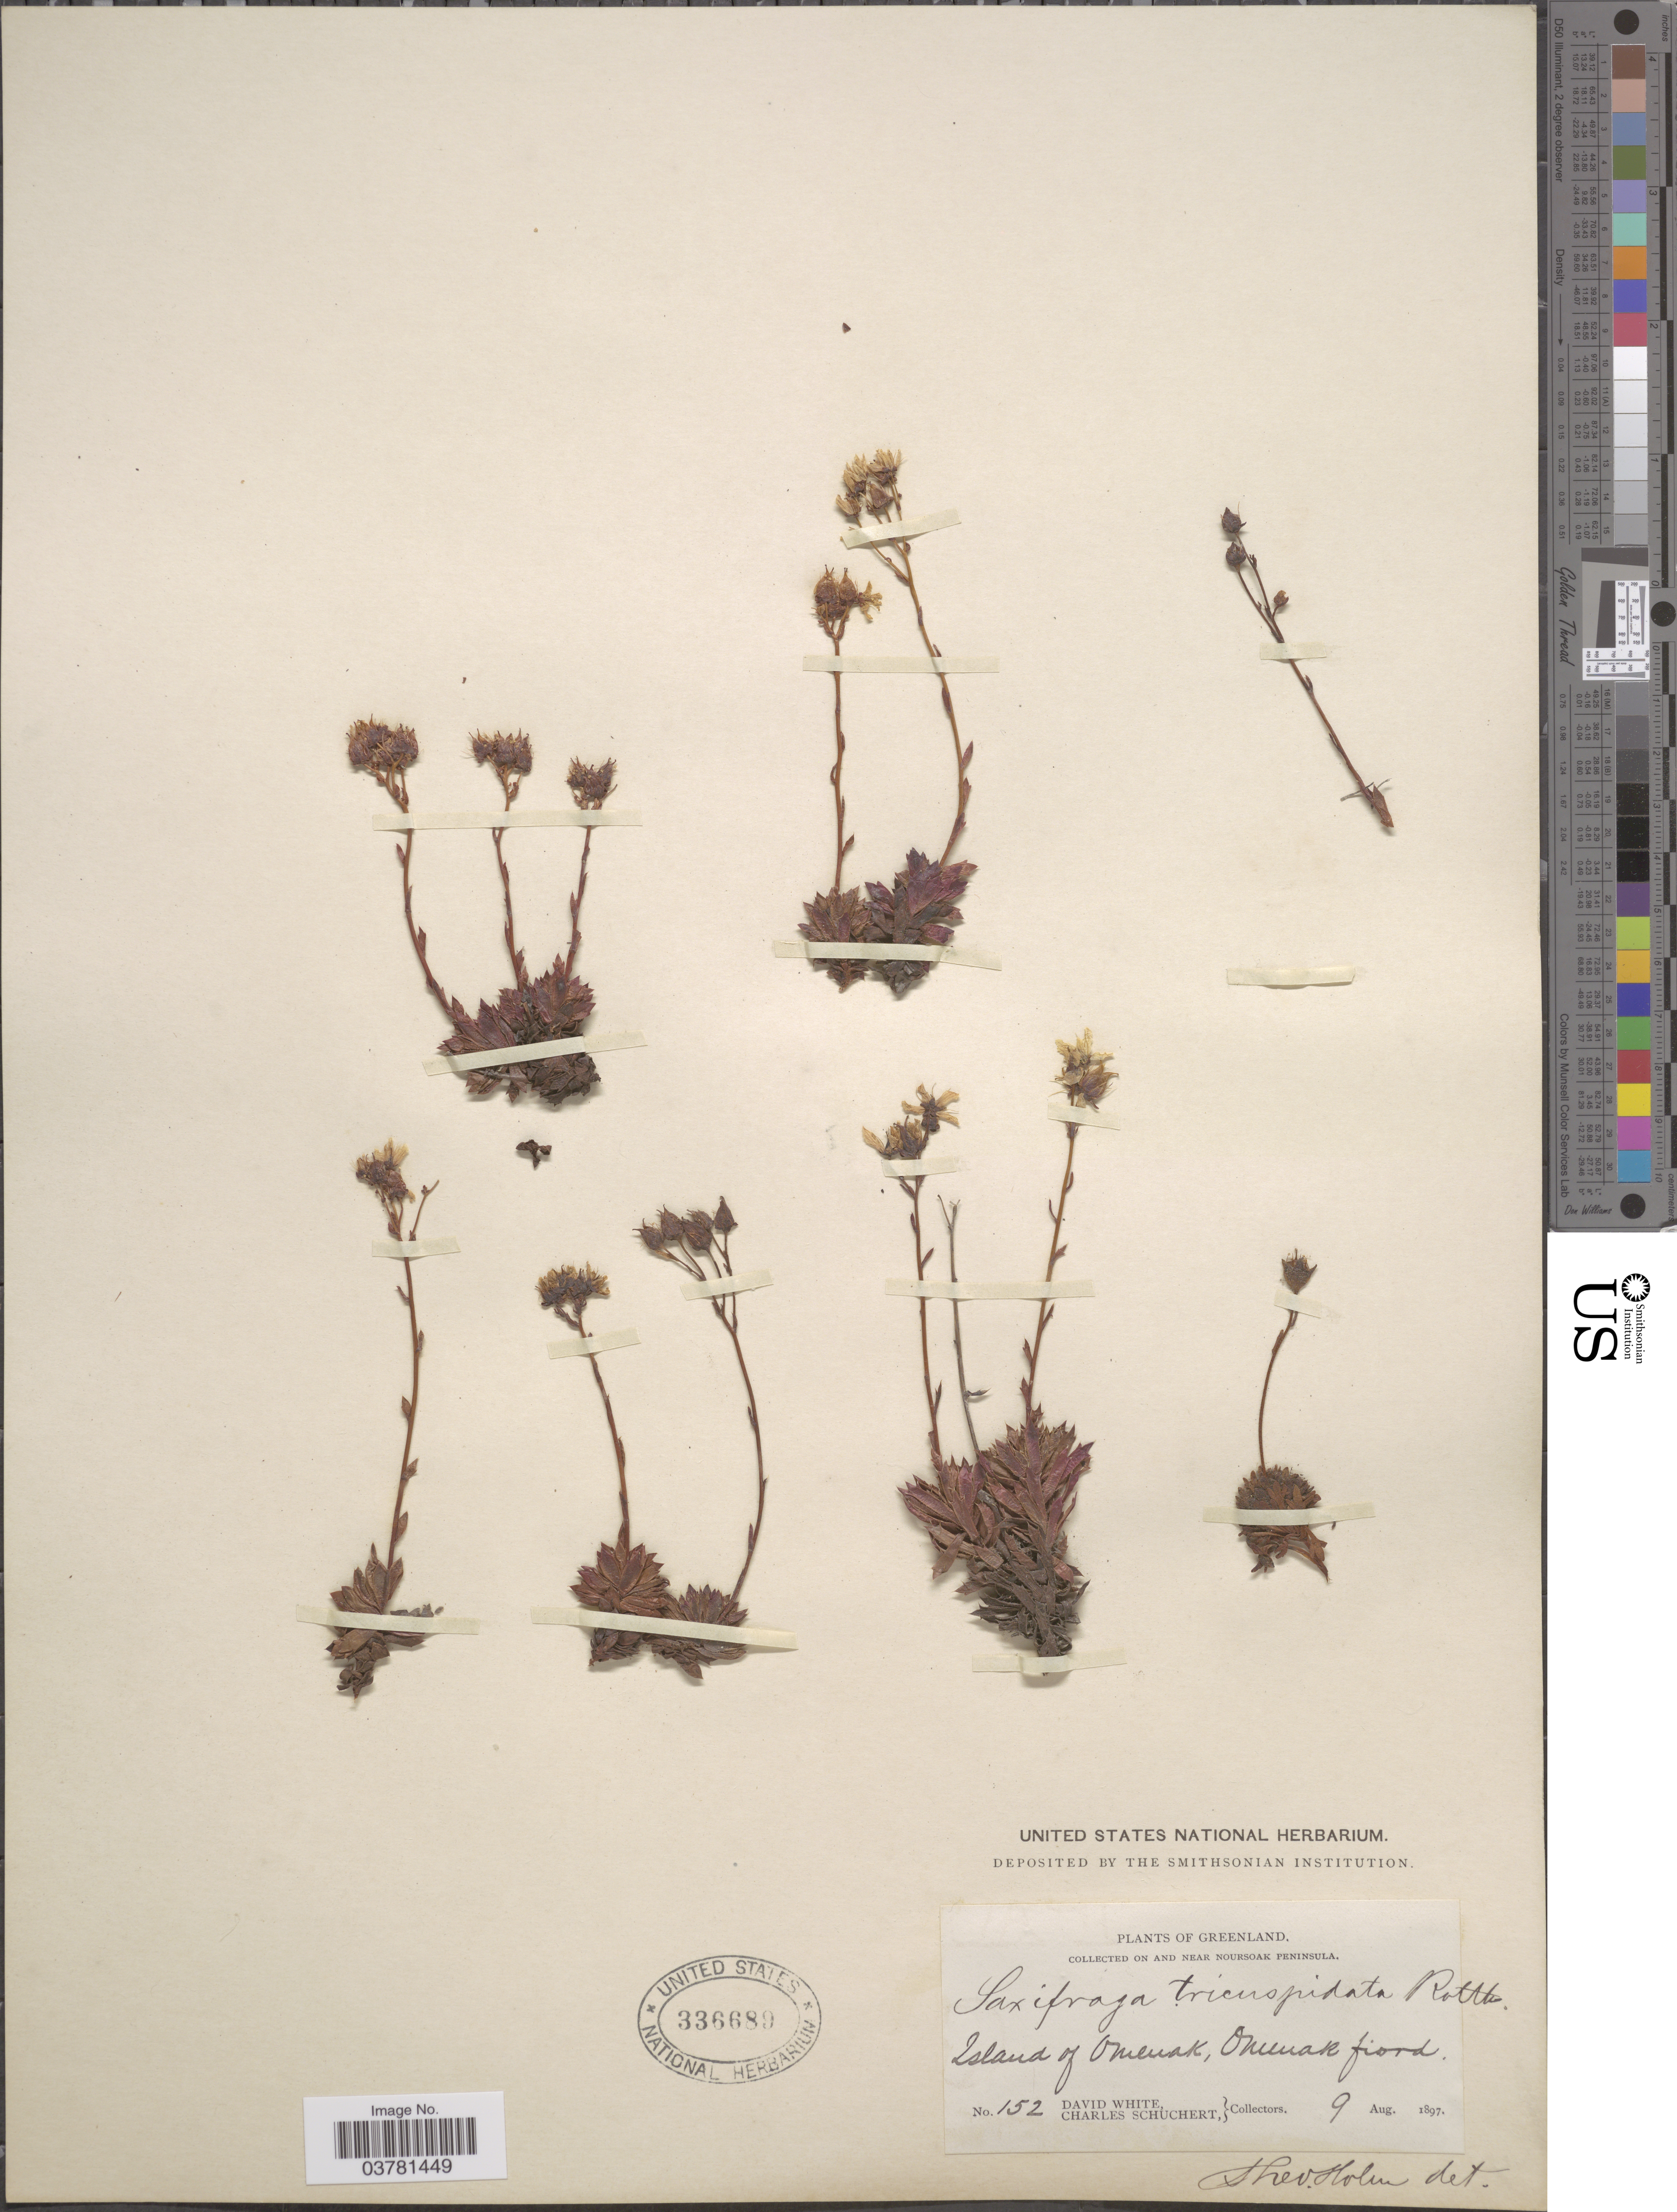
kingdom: Plantae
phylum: Tracheophyta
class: Magnoliopsida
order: Saxifragales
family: Saxifragaceae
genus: Saxifraga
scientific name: Saxifraga tricuspidata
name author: Rottb.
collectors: D. White & C. Schuchert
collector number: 152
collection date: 1897-08-09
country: Greenland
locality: On and near Noursoak Peninsula. Island of Omenak, Omenak fiord.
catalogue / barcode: US 336689